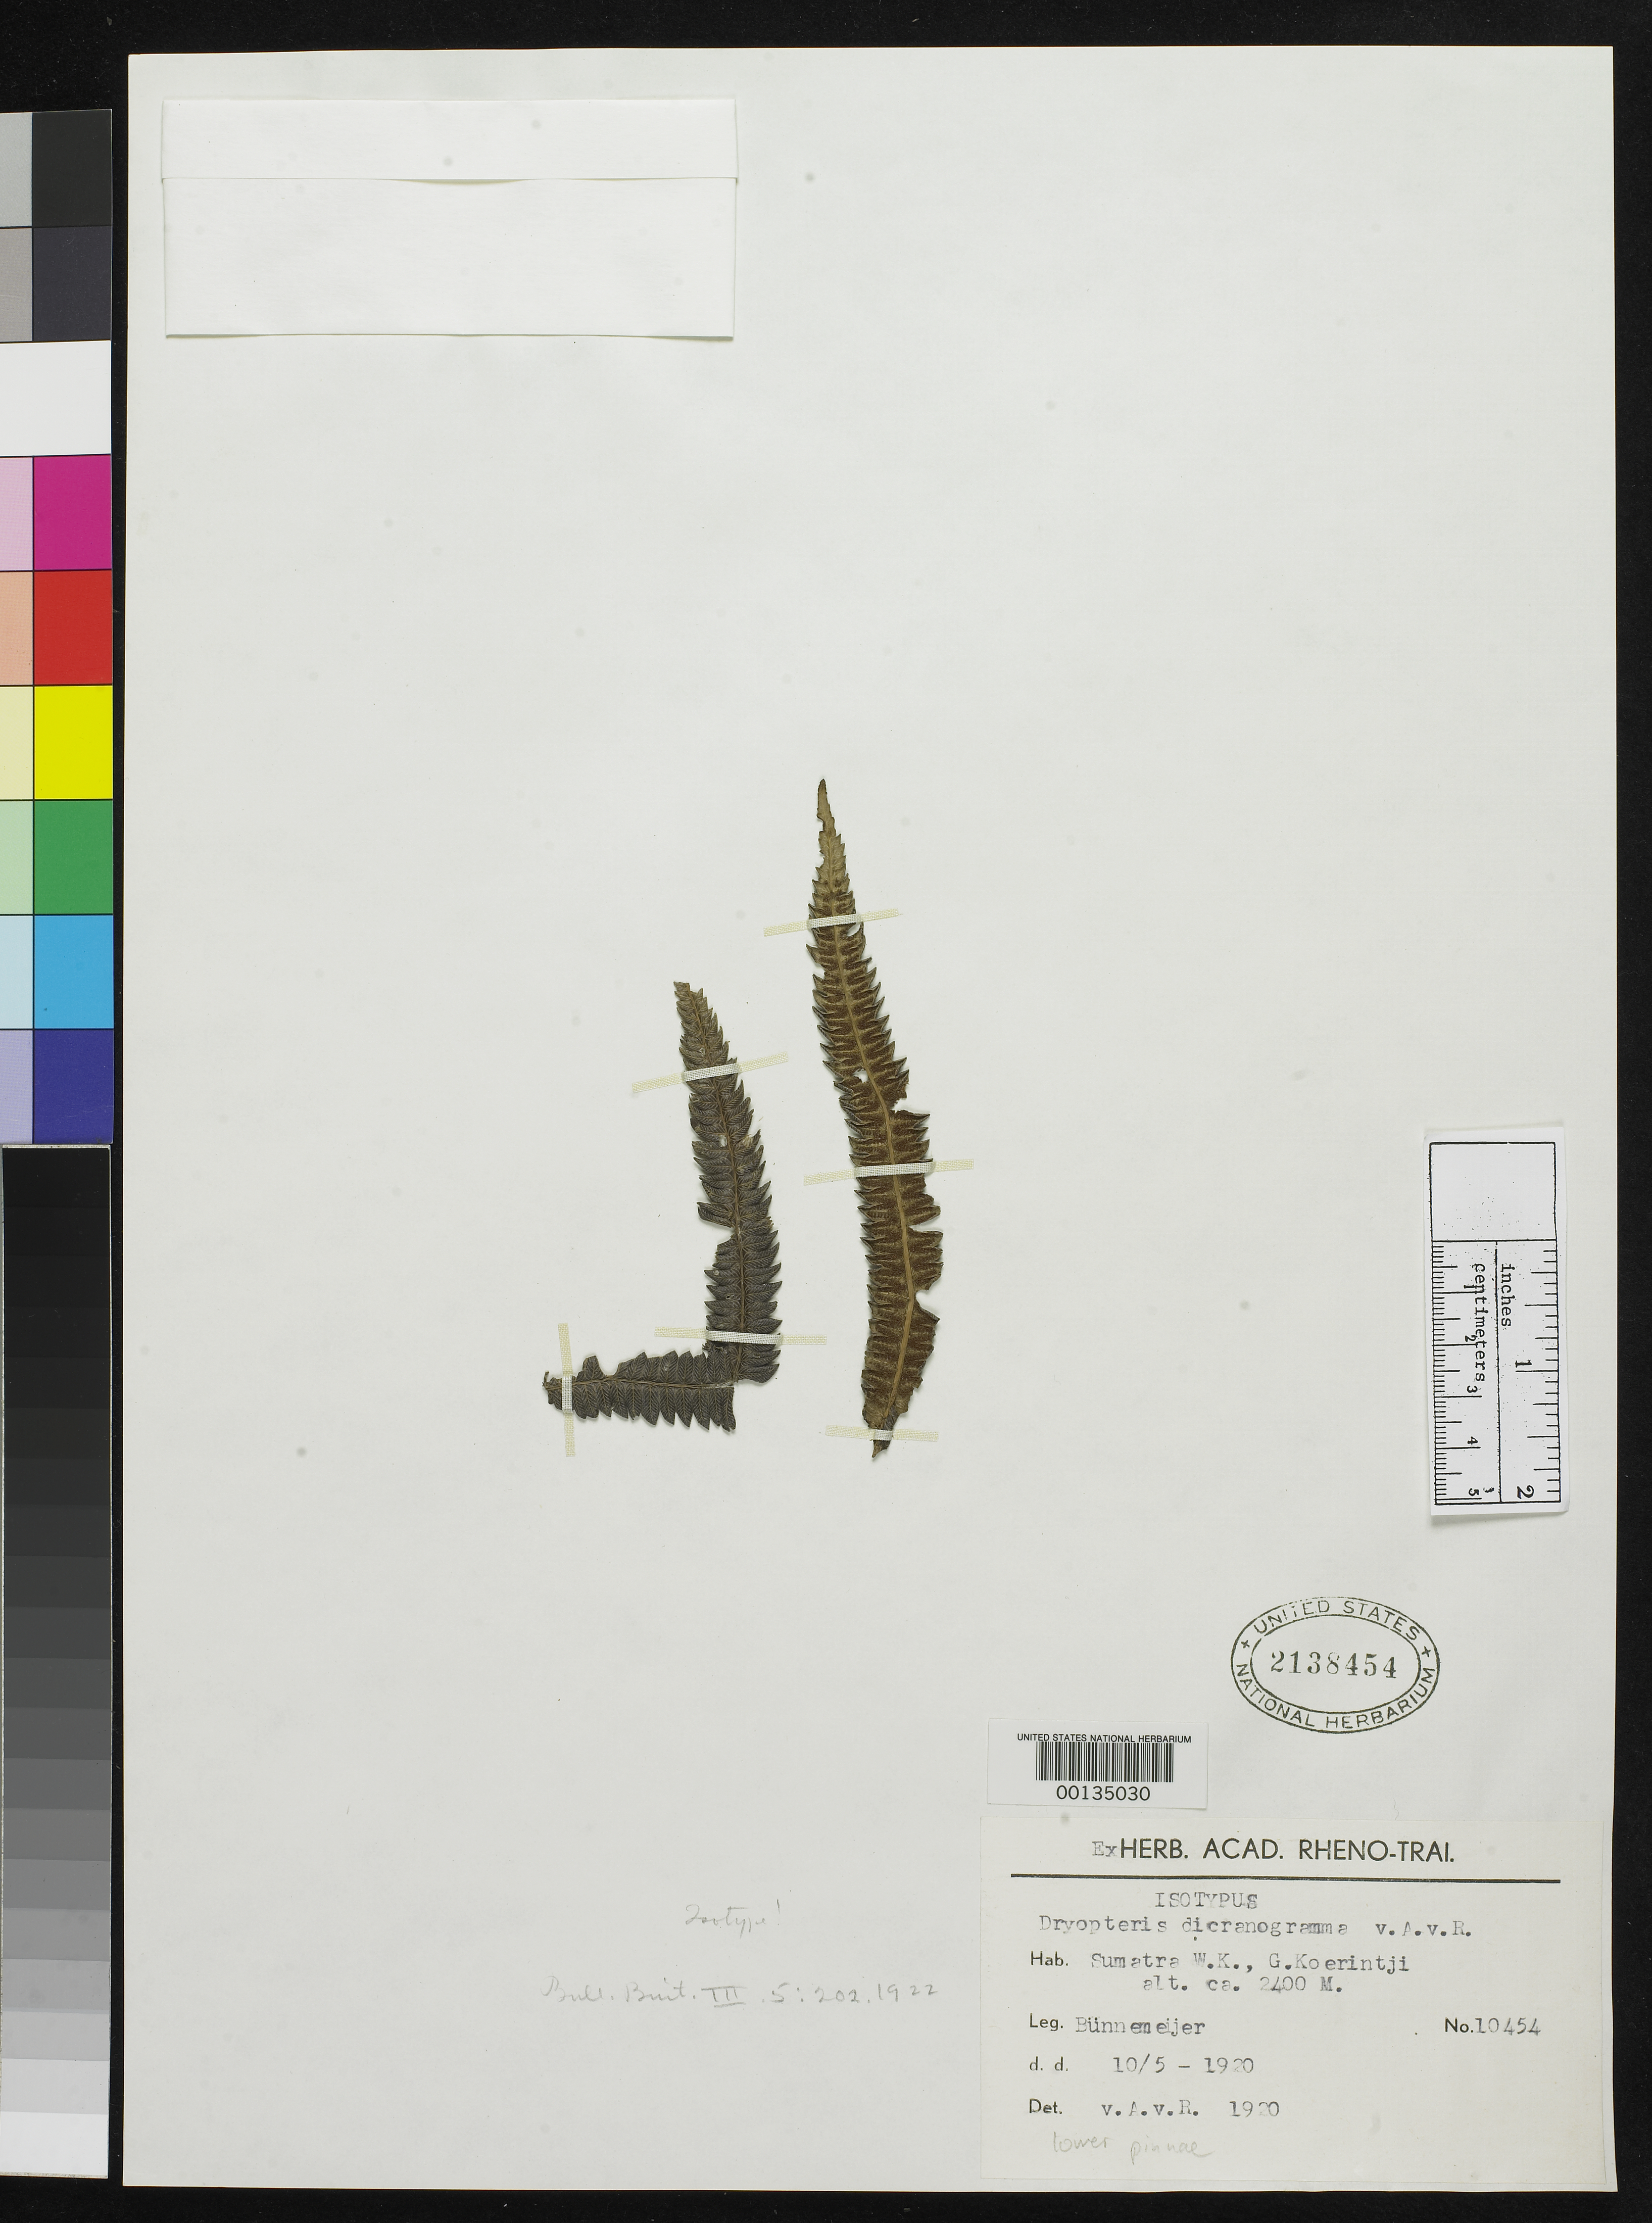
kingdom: Plantae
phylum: Tracheophyta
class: Polypodiopsida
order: Polypodiales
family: Dryopteridaceae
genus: Dryopteris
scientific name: Dryopteris dicranogramma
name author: Alderw.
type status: Isotype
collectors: -. Bunnemeijer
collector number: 10454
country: Indonesia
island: Sumatra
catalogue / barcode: US 2138454